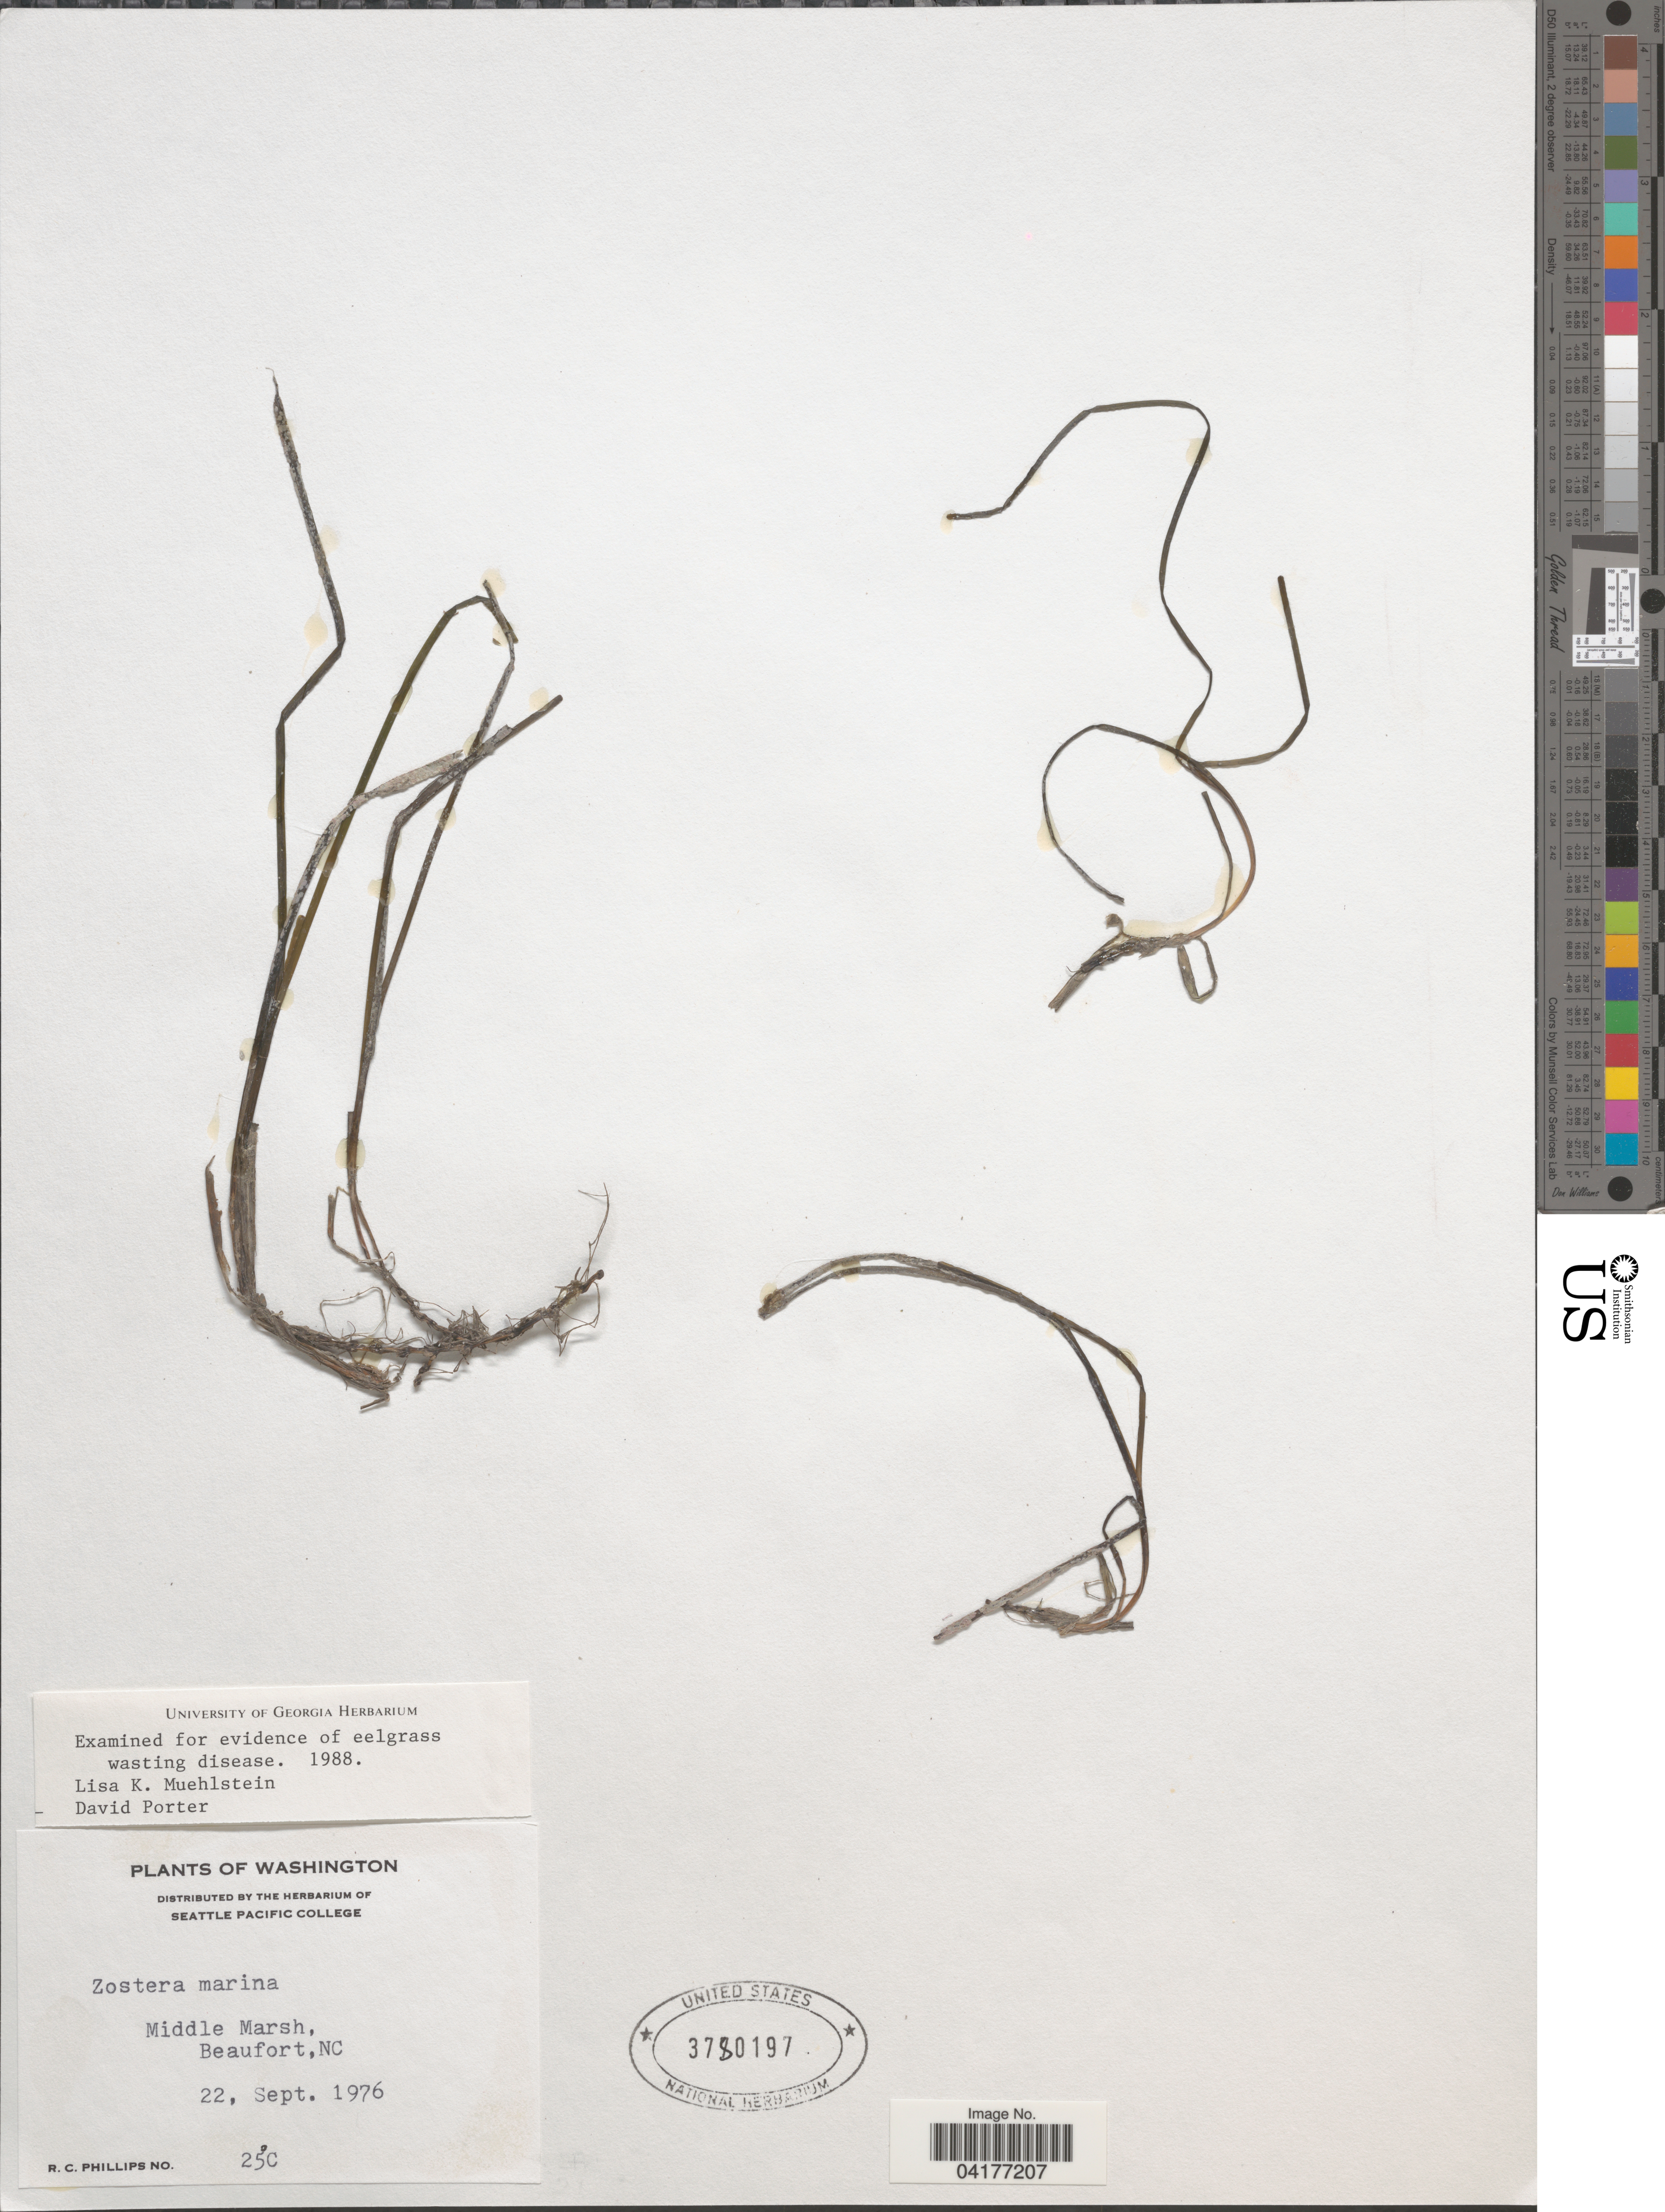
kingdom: Plantae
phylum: Tracheophyta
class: Liliopsida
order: Alismatales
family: Zosteraceae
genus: Zostera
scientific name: Zostera marina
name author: L.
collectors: R. C. Phillips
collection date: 1976-09-22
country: United States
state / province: North Carolina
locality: Middle Marsh, Beaufort.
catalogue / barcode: US 3780197